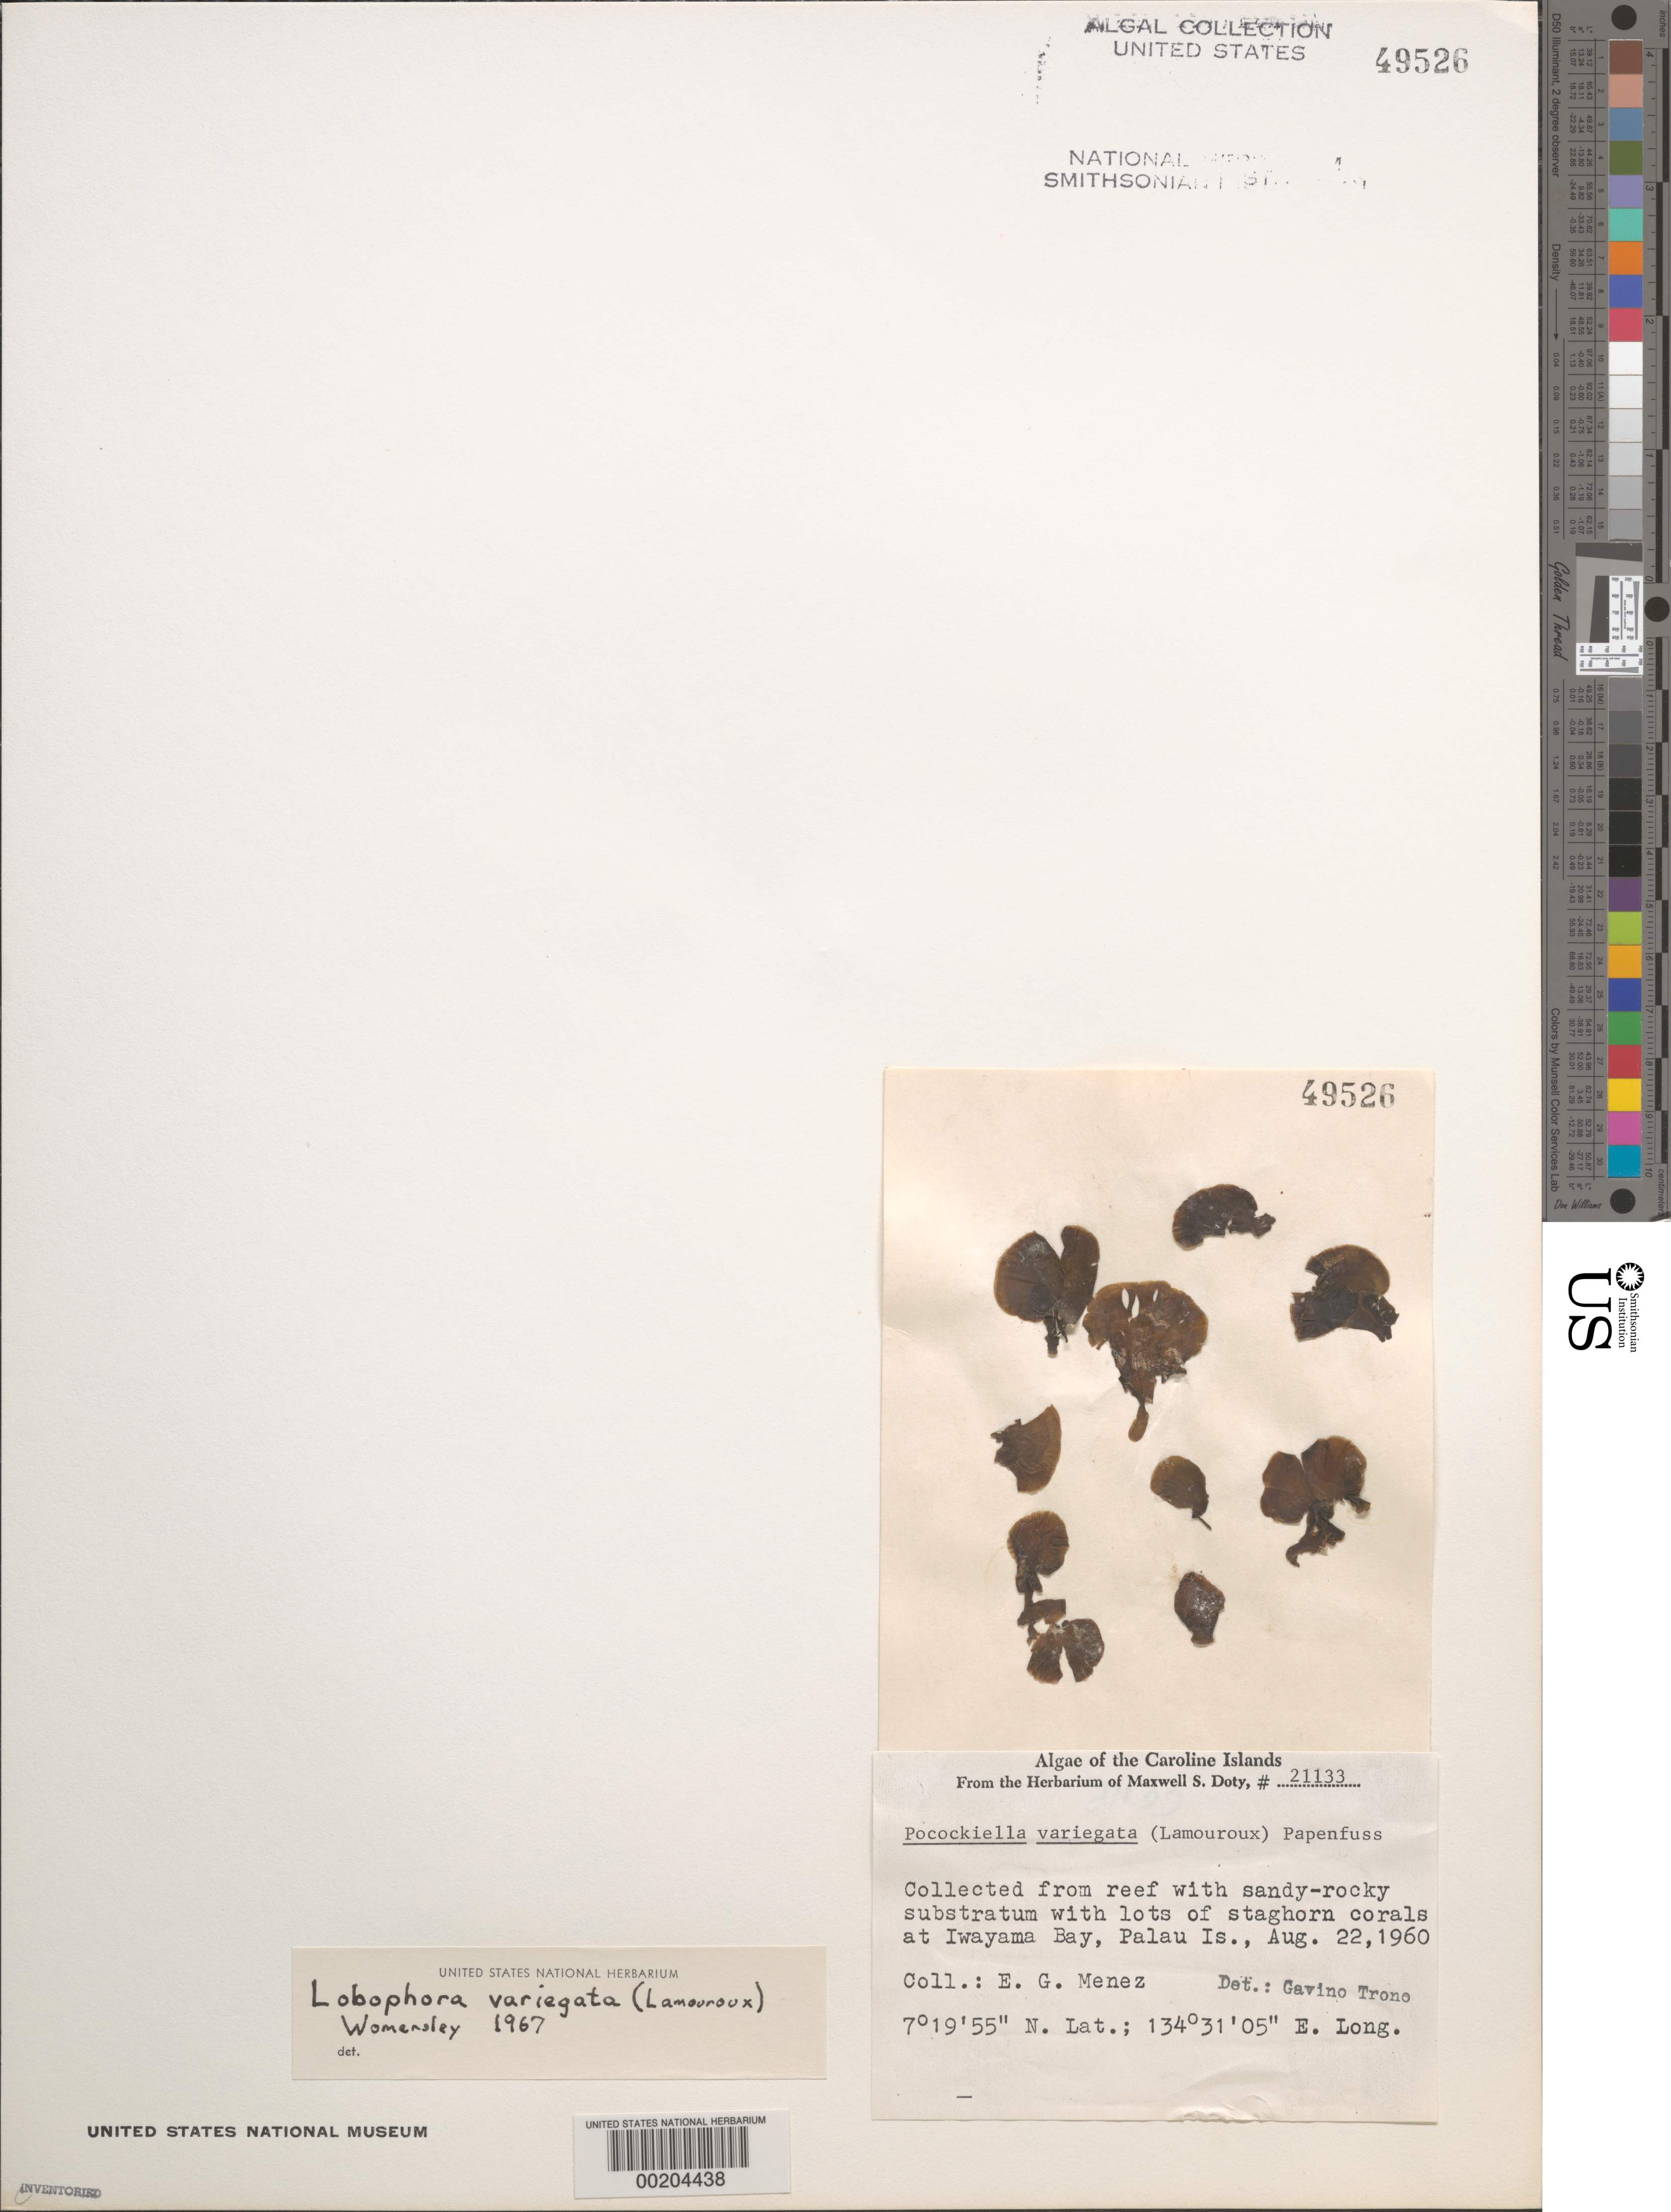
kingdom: Chromista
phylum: Ochrophyta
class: Phaeophyceae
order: Dictyotales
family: Dictyotaceae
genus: Lobophora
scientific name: Lobophora variegata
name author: (J.V.Lamouroux) Womersley & E.C. Oliveira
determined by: Womersley, H. B. S.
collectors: Meñez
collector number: MSD 21133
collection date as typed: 22 Aug 1960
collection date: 1960-08-22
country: Palau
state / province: Koror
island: Oreor (Koror)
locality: Iwayama Bay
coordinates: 7 19' 55" N, 134 31' 05" E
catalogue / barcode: US 49526